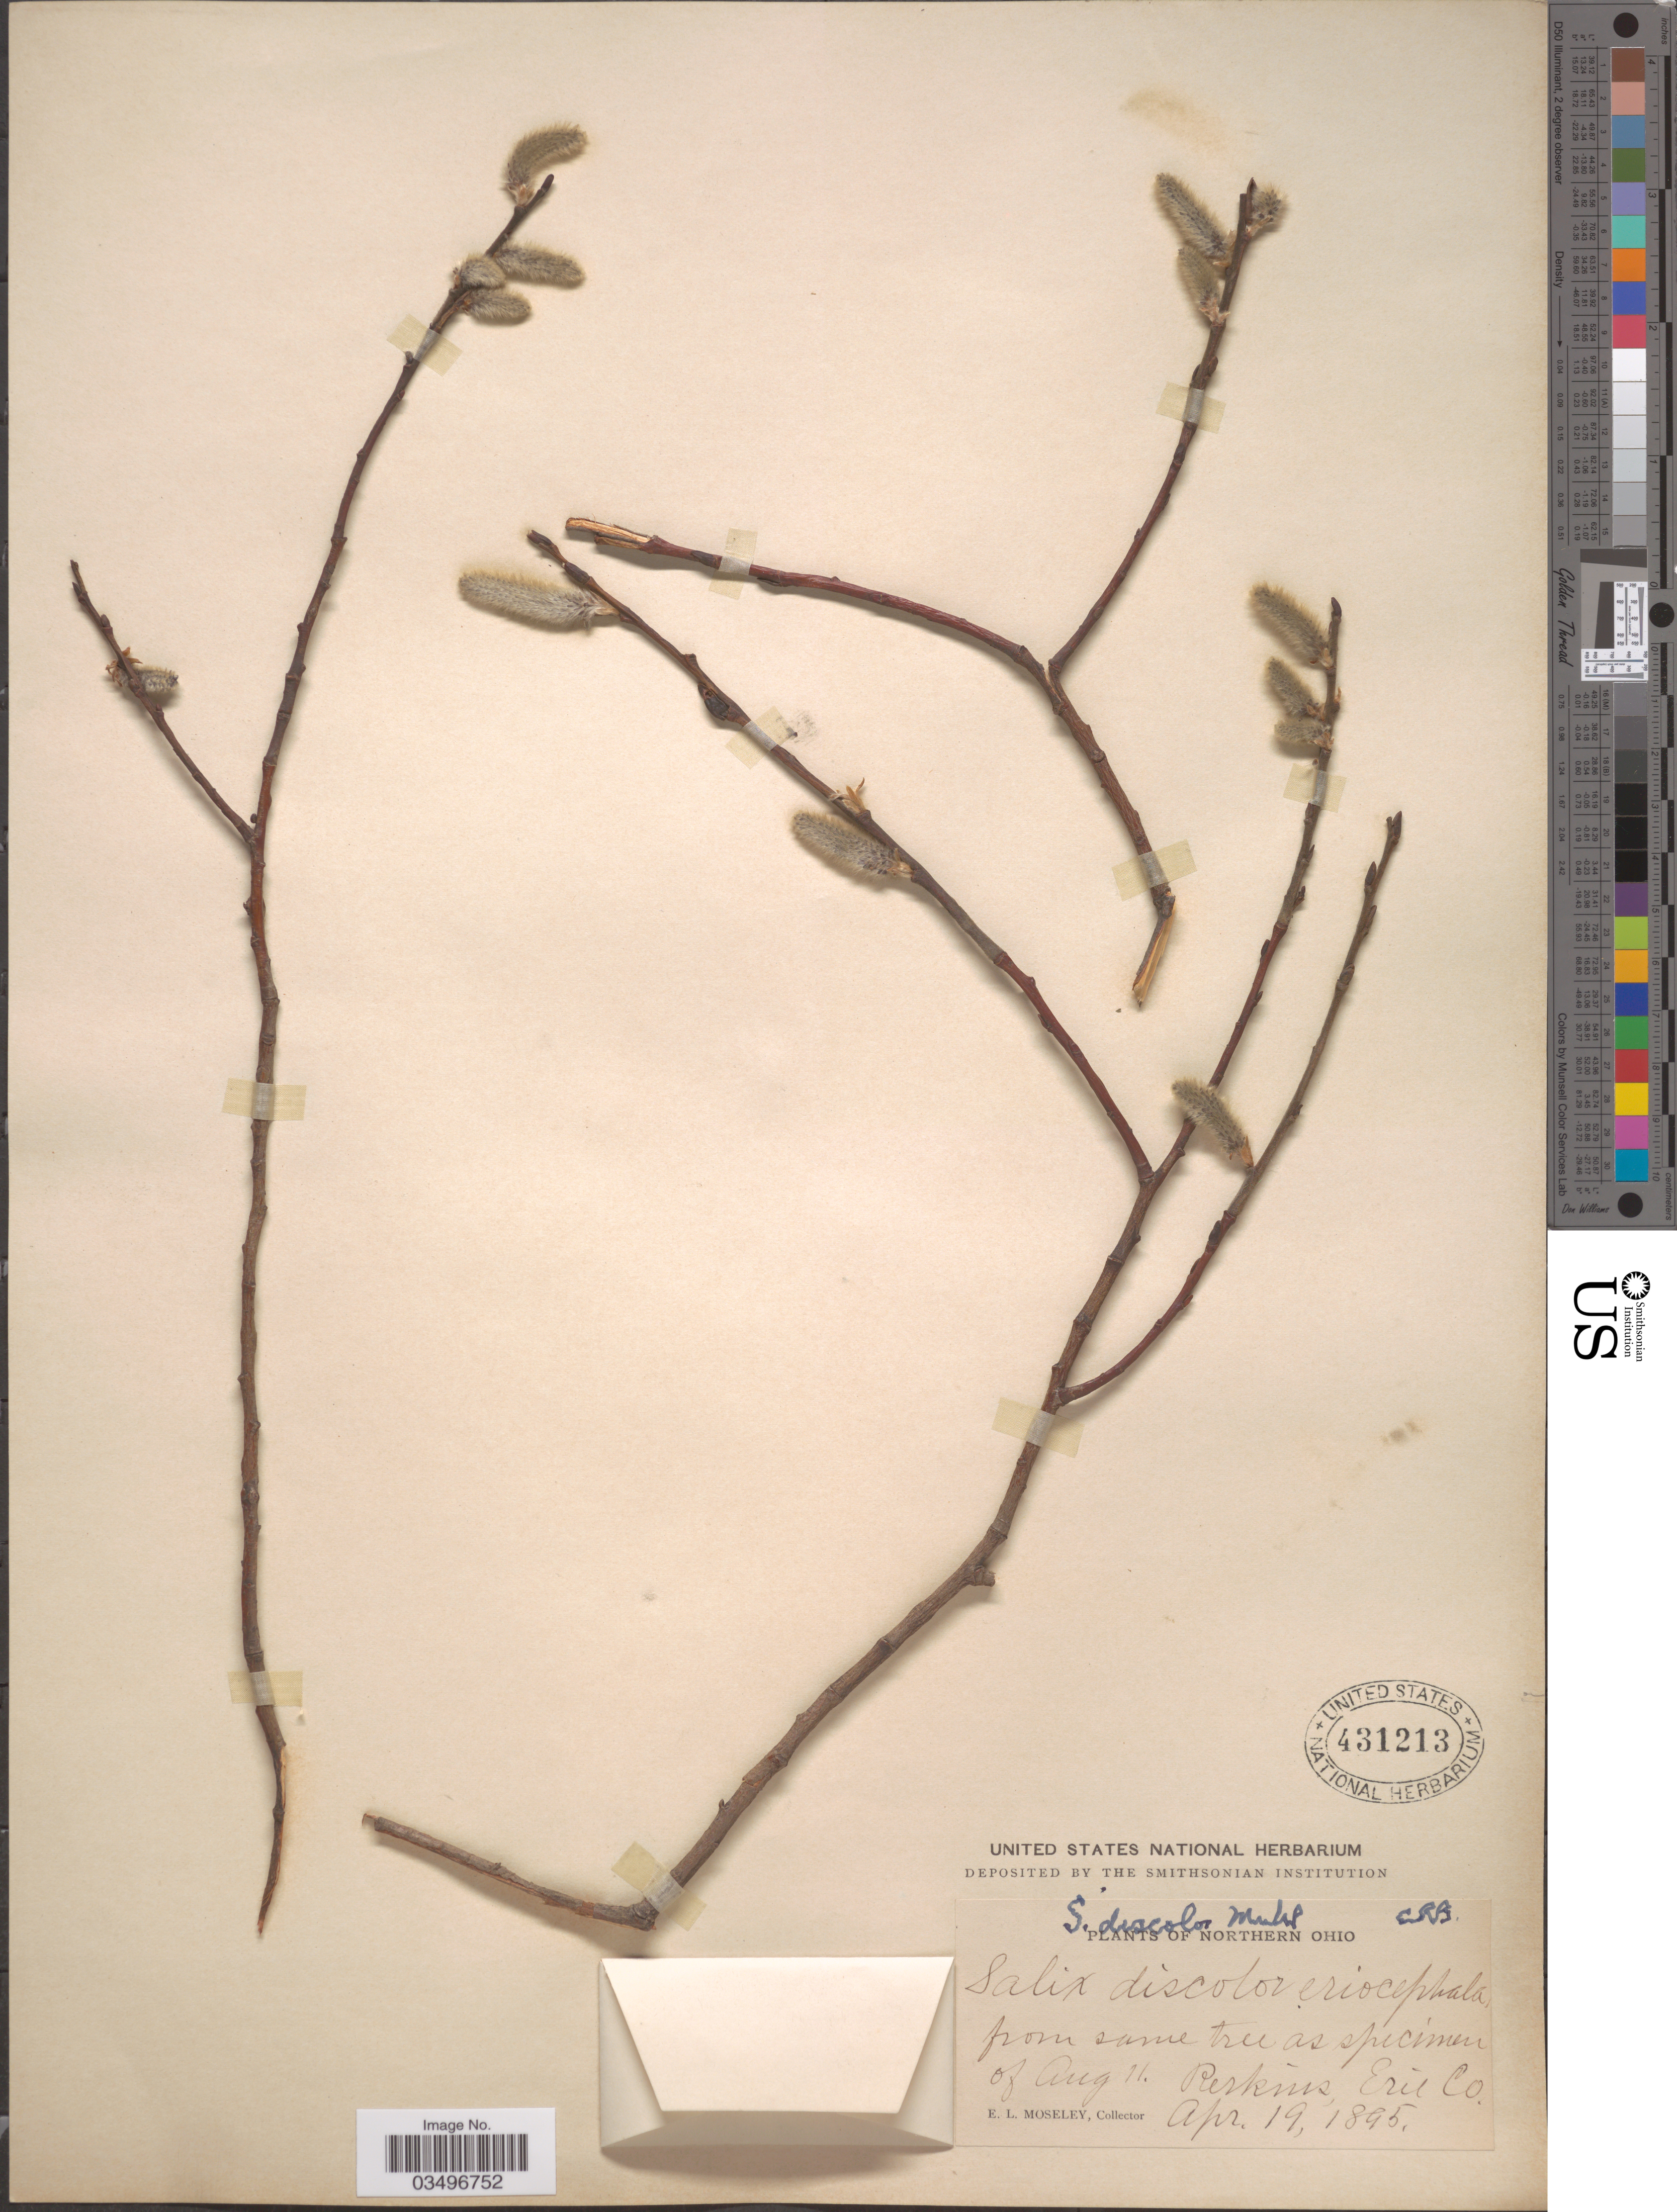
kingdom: Plantae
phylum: Tracheophyta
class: Magnoliopsida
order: Malpighiales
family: Salicaceae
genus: Salix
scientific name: Salix discolor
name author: Muhl.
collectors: E. Moseley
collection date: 1895-04-19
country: United States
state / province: Ohio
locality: Northern Ohio. Perkins, Erie Co.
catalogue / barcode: US 431213